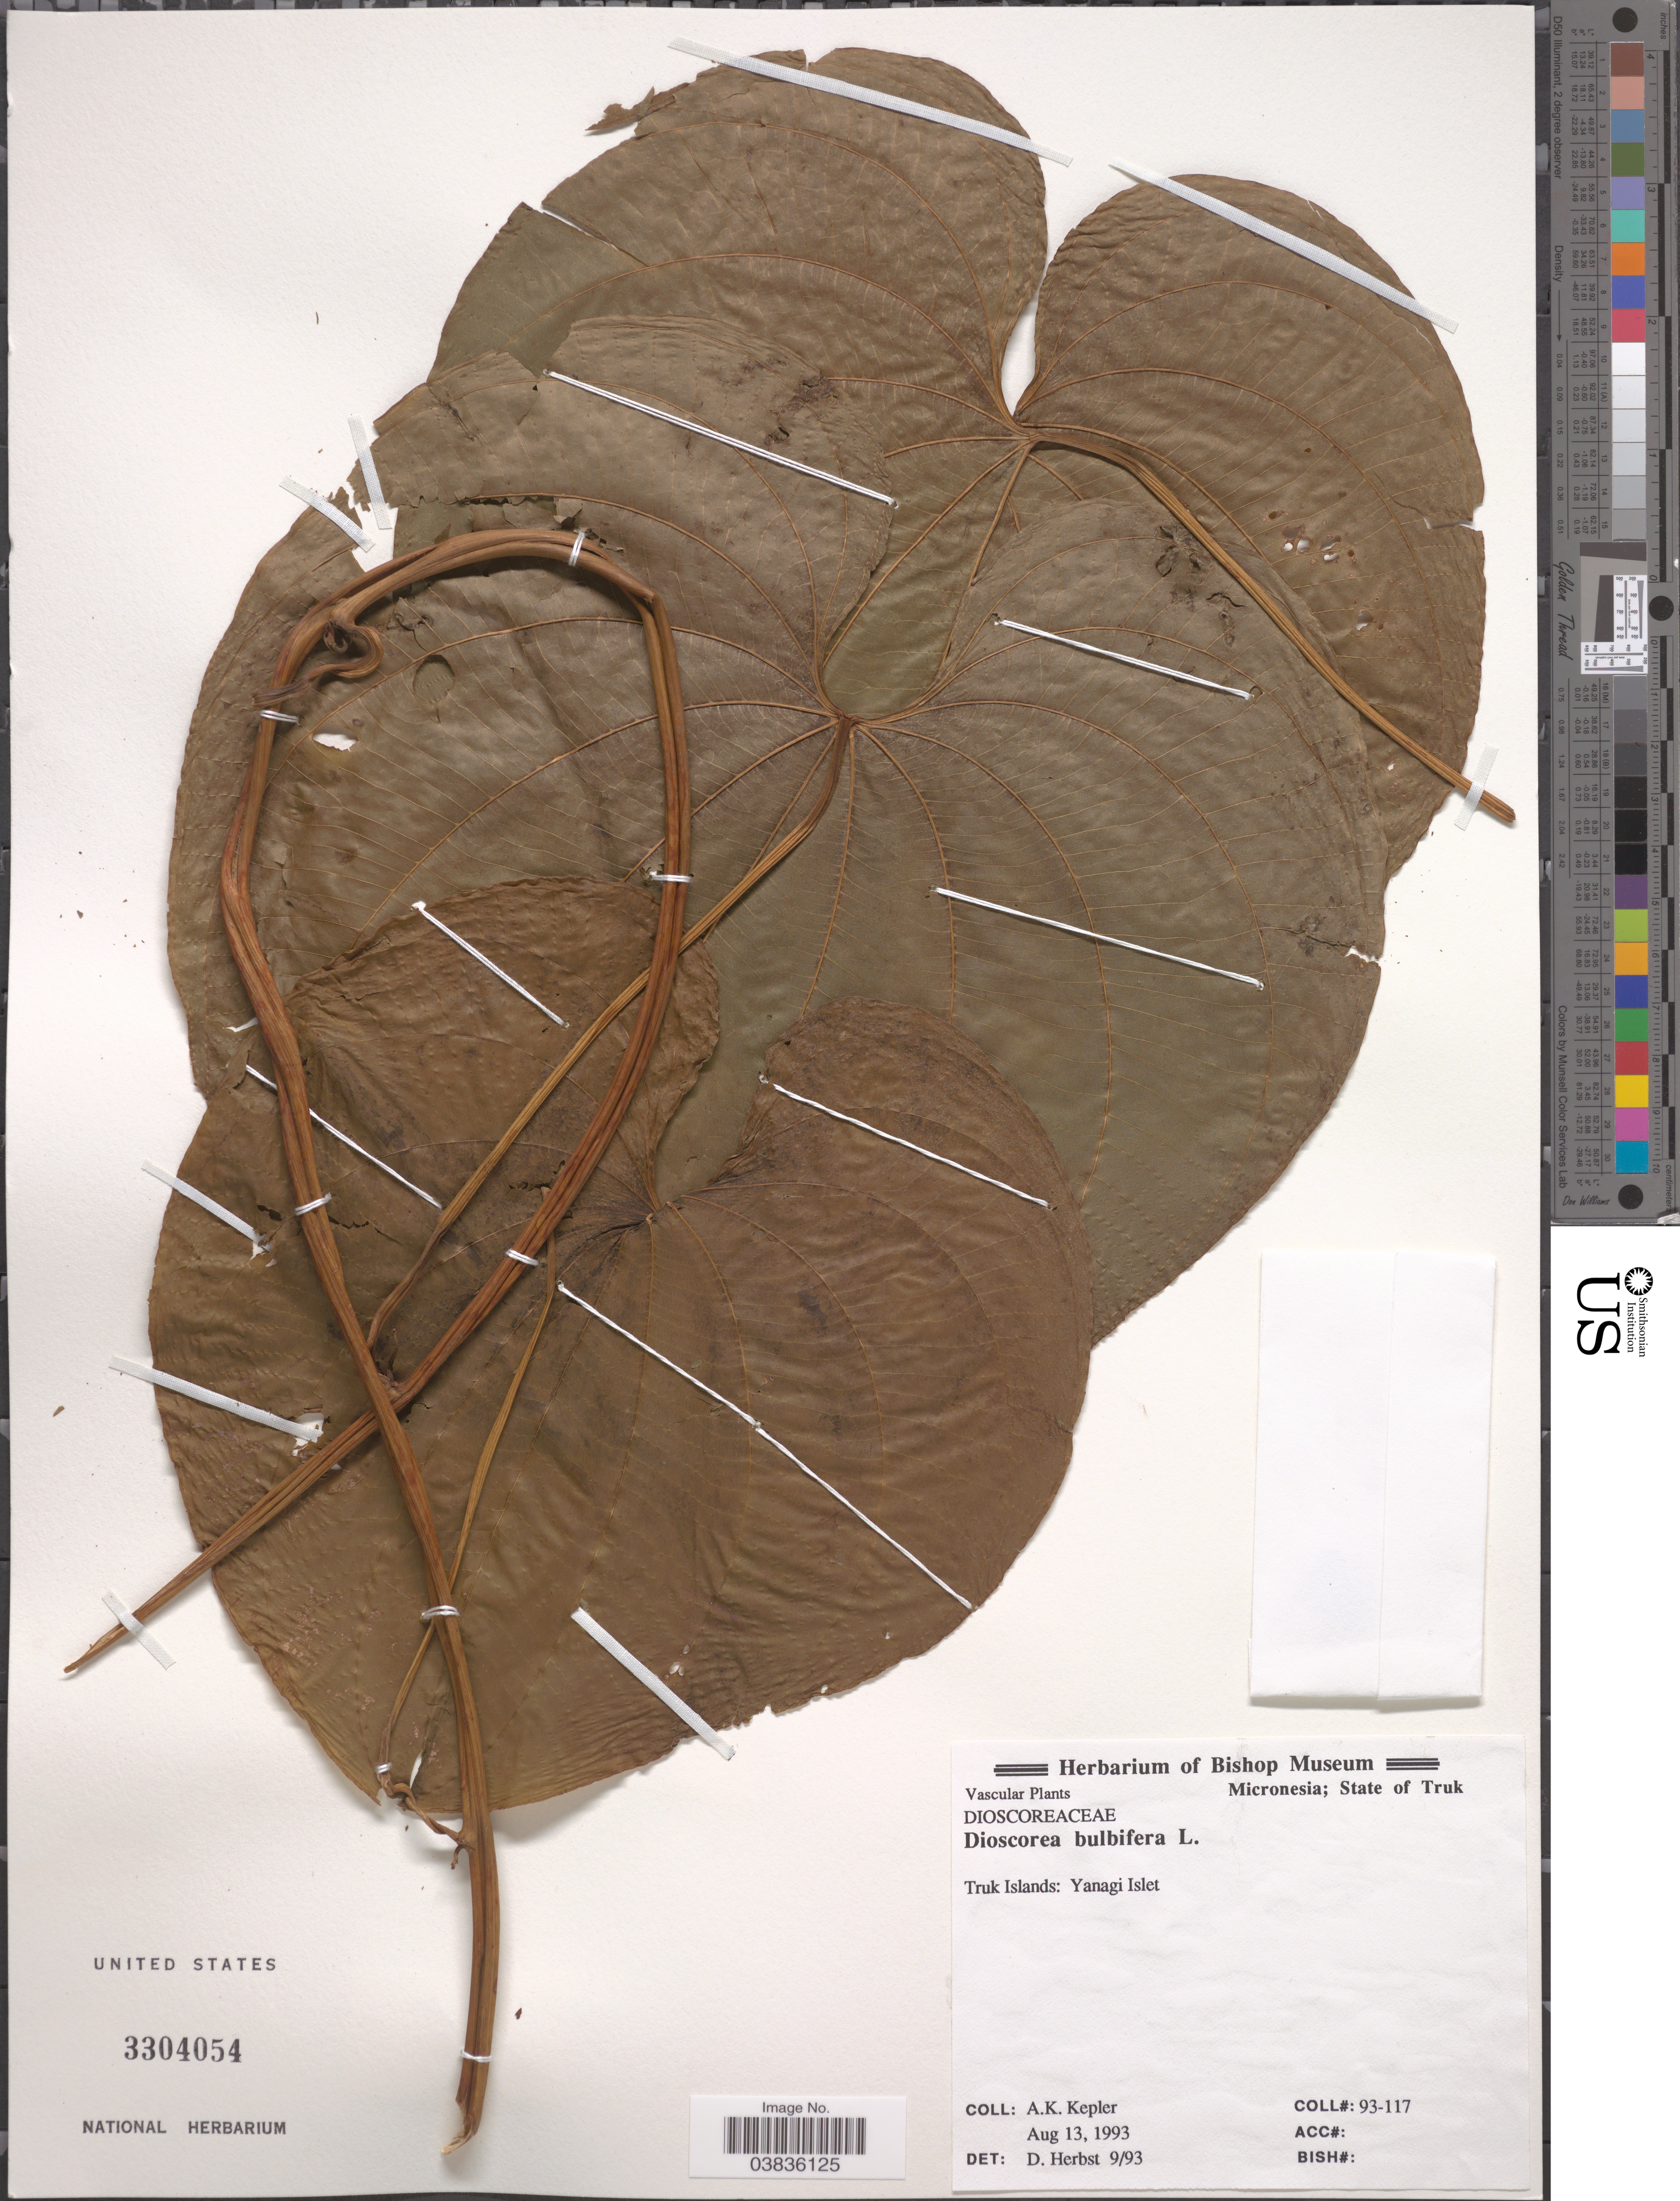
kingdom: Plantae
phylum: Tracheophyta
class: Liliopsida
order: Dioscoreales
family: Dioscoreaceae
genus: Dioscorea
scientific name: Dioscorea bulbifera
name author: L.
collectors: A. K. Kepler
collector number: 93-117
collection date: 1993-08-13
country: Micronesia, Federated States of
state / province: Truk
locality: Truk Islands: Yanagi Islet.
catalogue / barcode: US 3304054